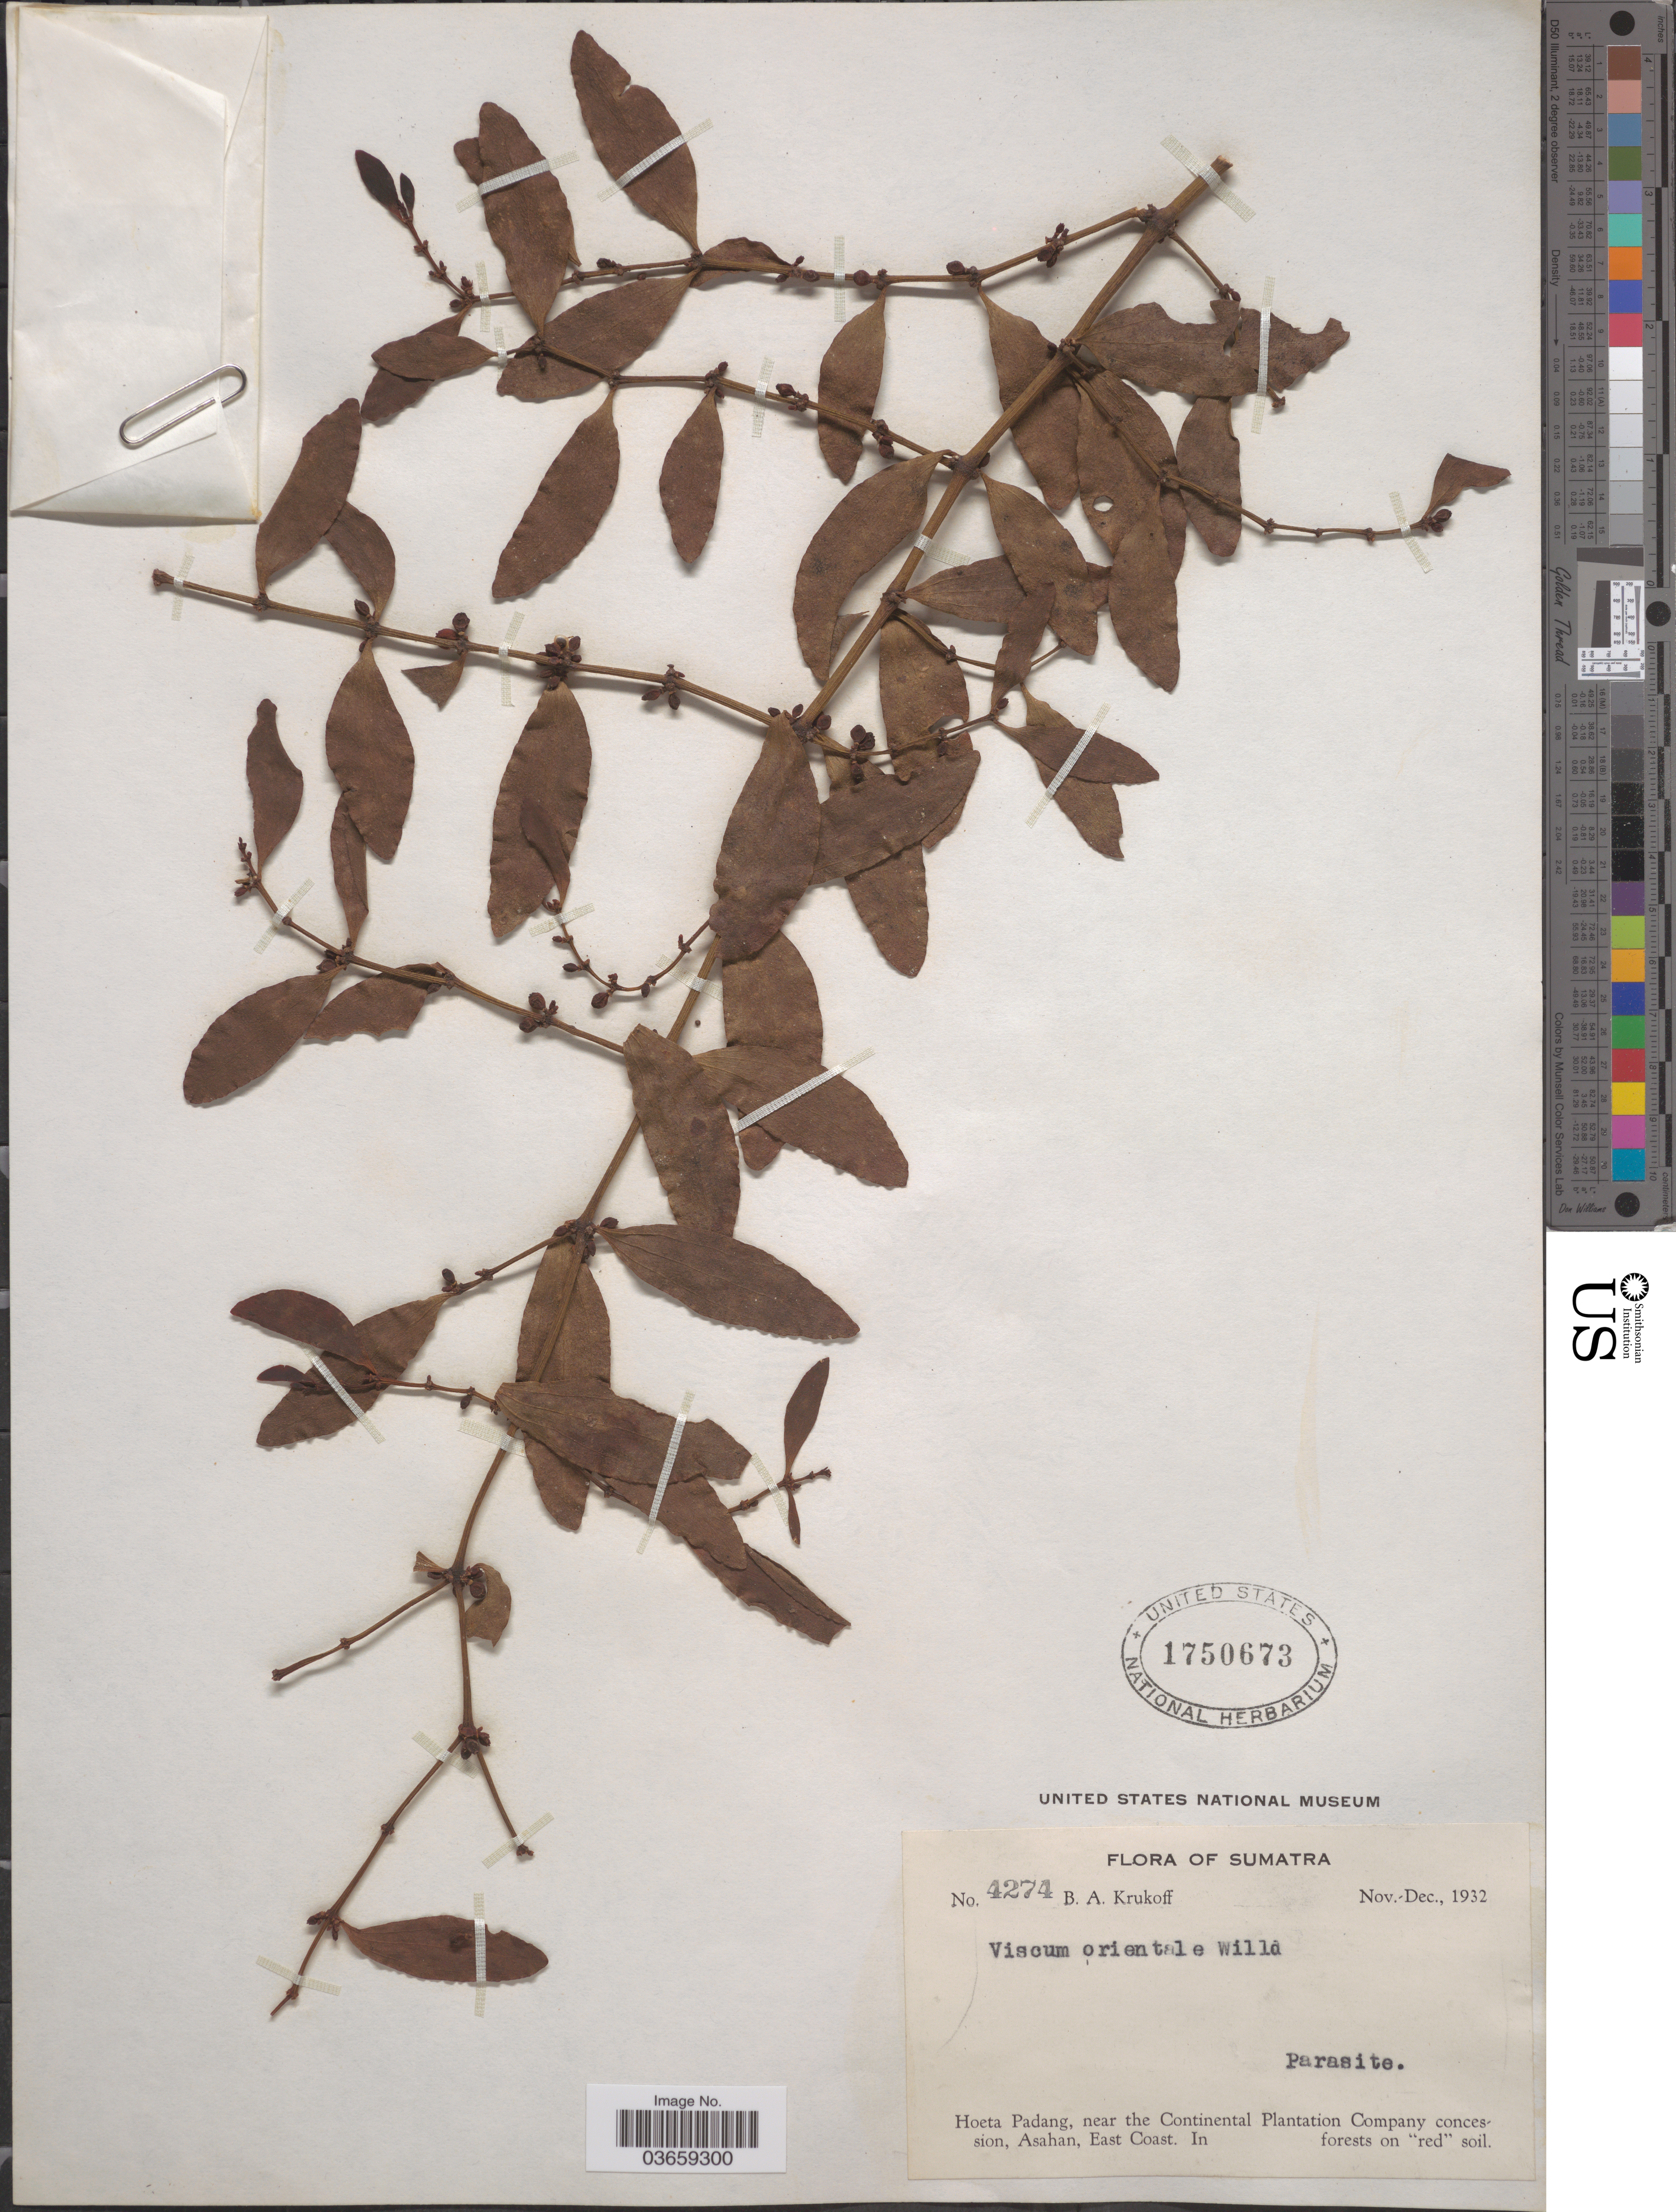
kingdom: Plantae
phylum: Tracheophyta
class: Magnoliopsida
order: Santalales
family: Viscaceae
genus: Viscum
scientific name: Viscum orientale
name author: DC.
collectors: B. A. Krukoff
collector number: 4274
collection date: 1932-11/1932-12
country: Indonesia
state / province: Sumatra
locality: Hoeta Padang, near the Continental Plantation Company concession, Asahan, East Coast.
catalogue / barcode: US 1750673